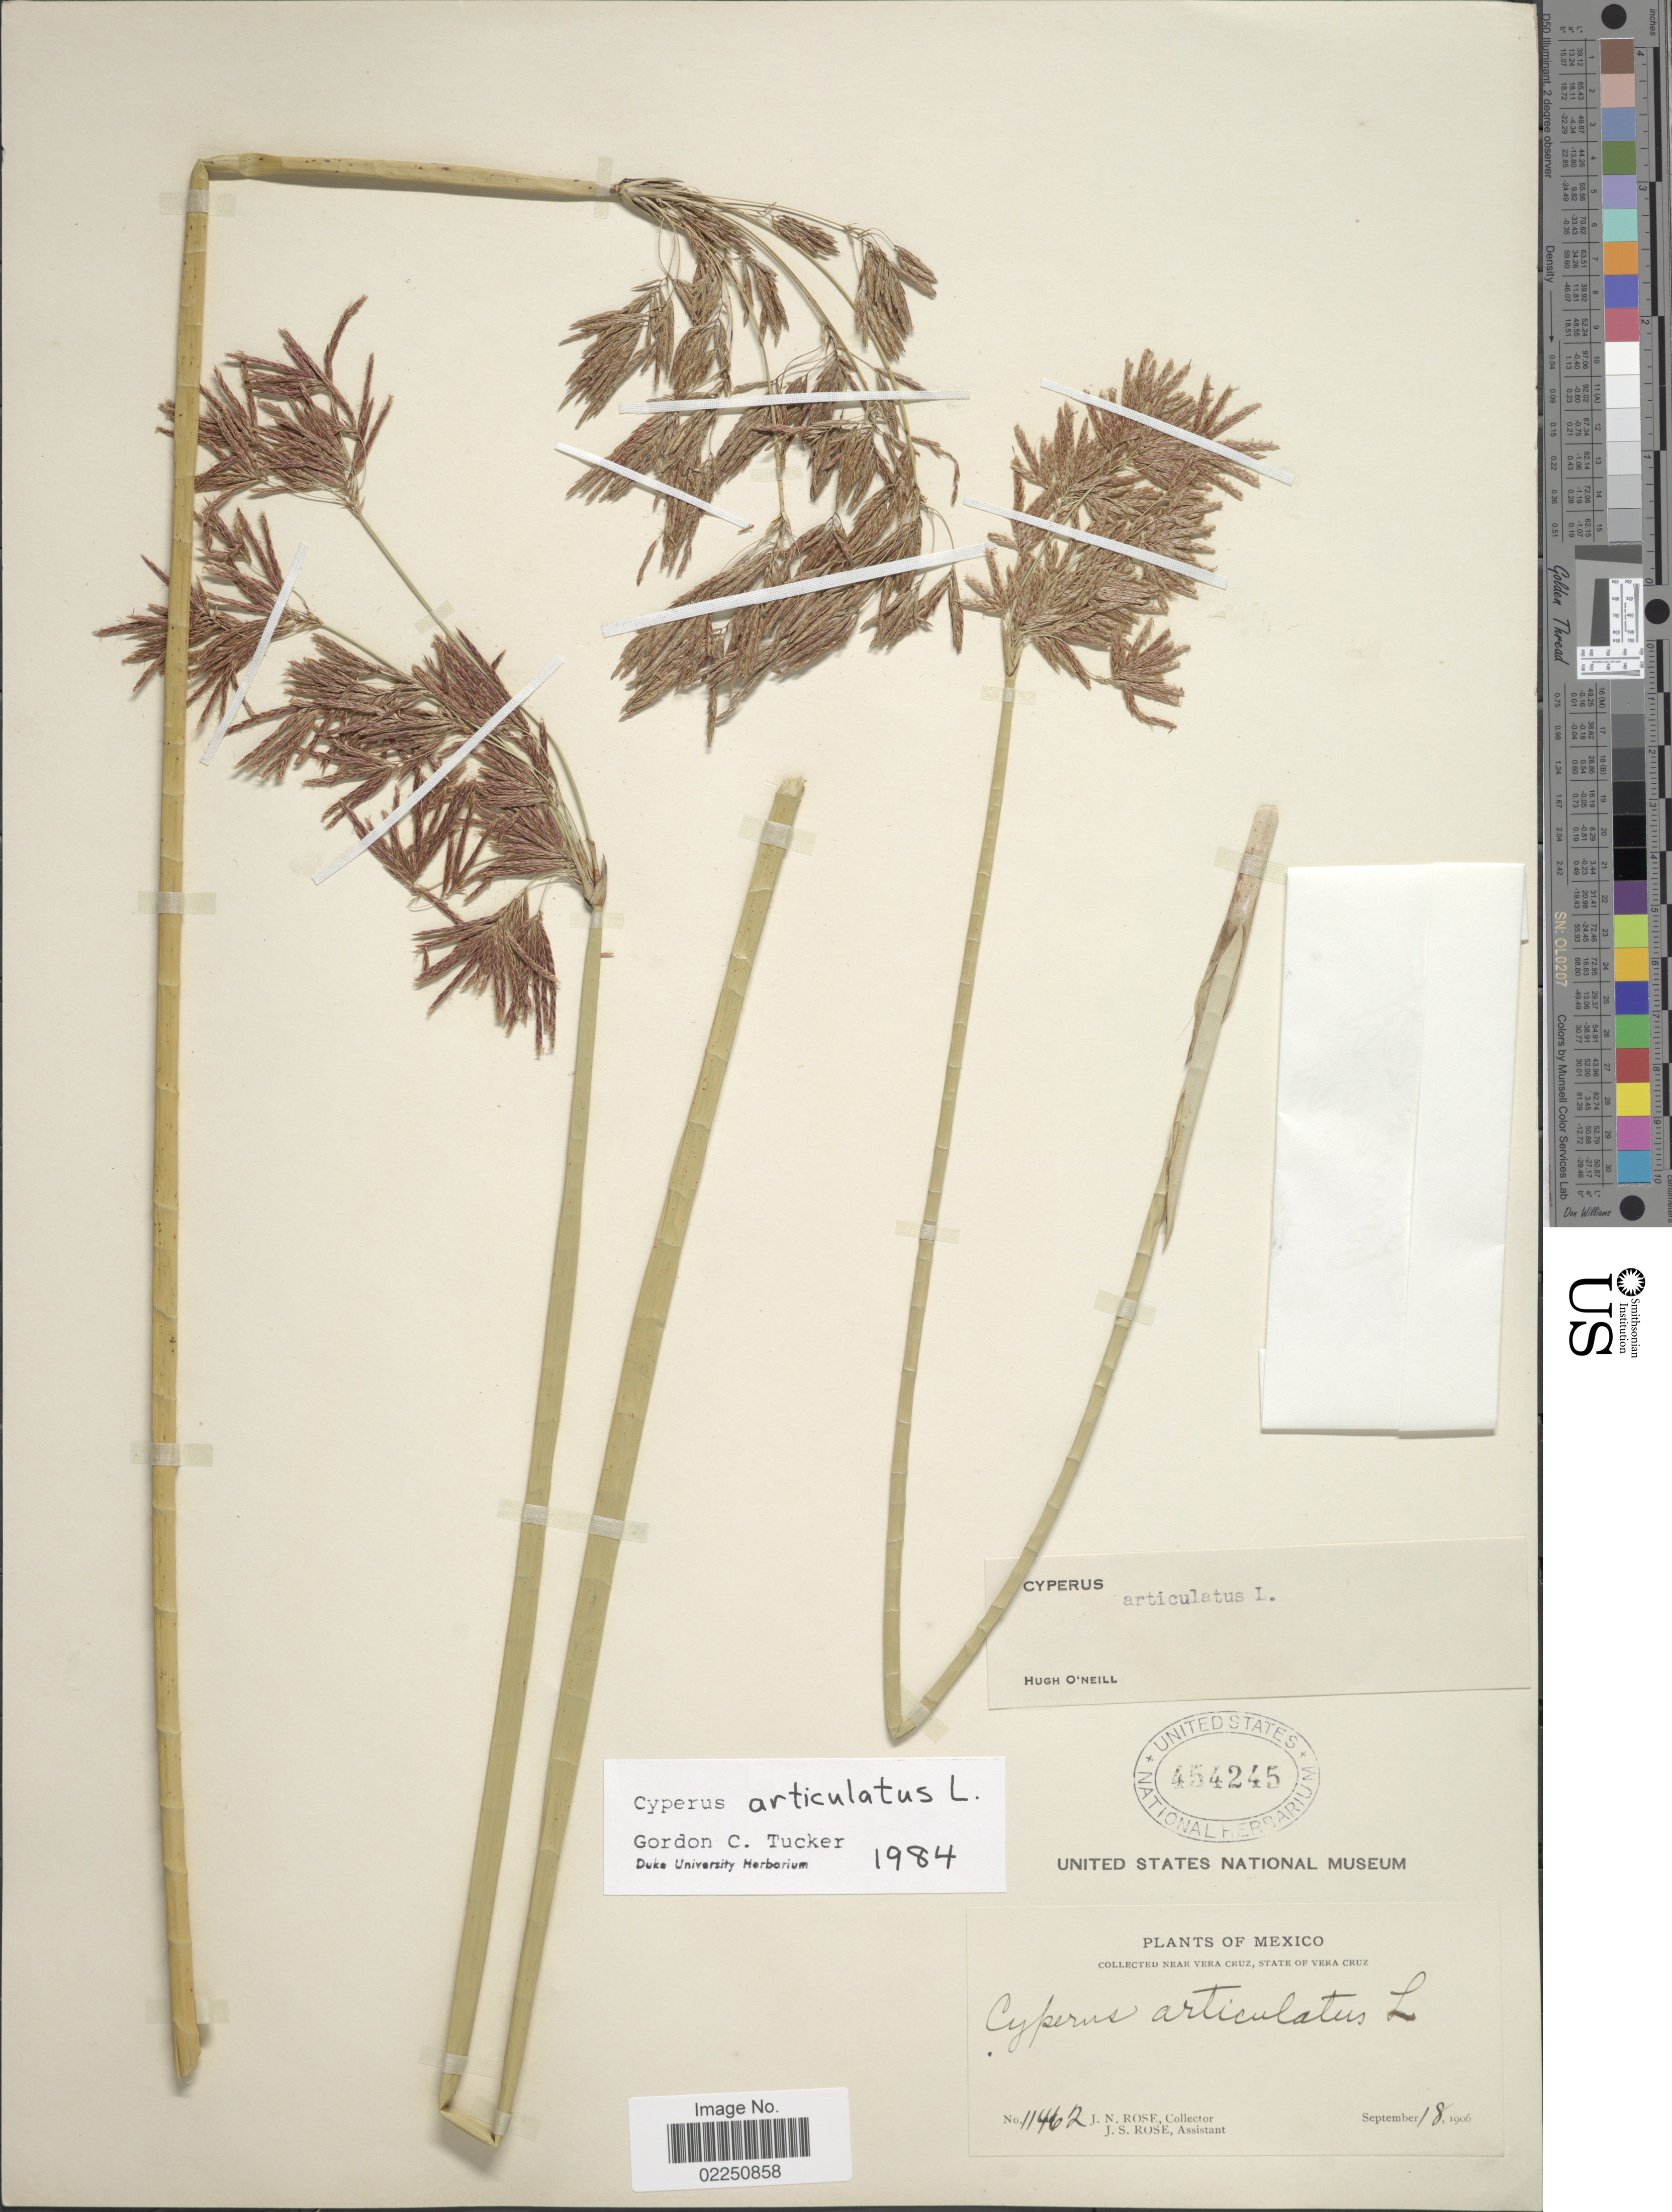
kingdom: Plantae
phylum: Tracheophyta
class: Liliopsida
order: Poales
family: Cyperaceae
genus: Cyperus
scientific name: Cyperus articulatus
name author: L.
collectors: J. N. Rose & J. S. Rose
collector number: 11462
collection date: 1906-09-18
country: Mexico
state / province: Veracruz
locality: Near Vera Cruz, State of Vera Cruz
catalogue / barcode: US 454245